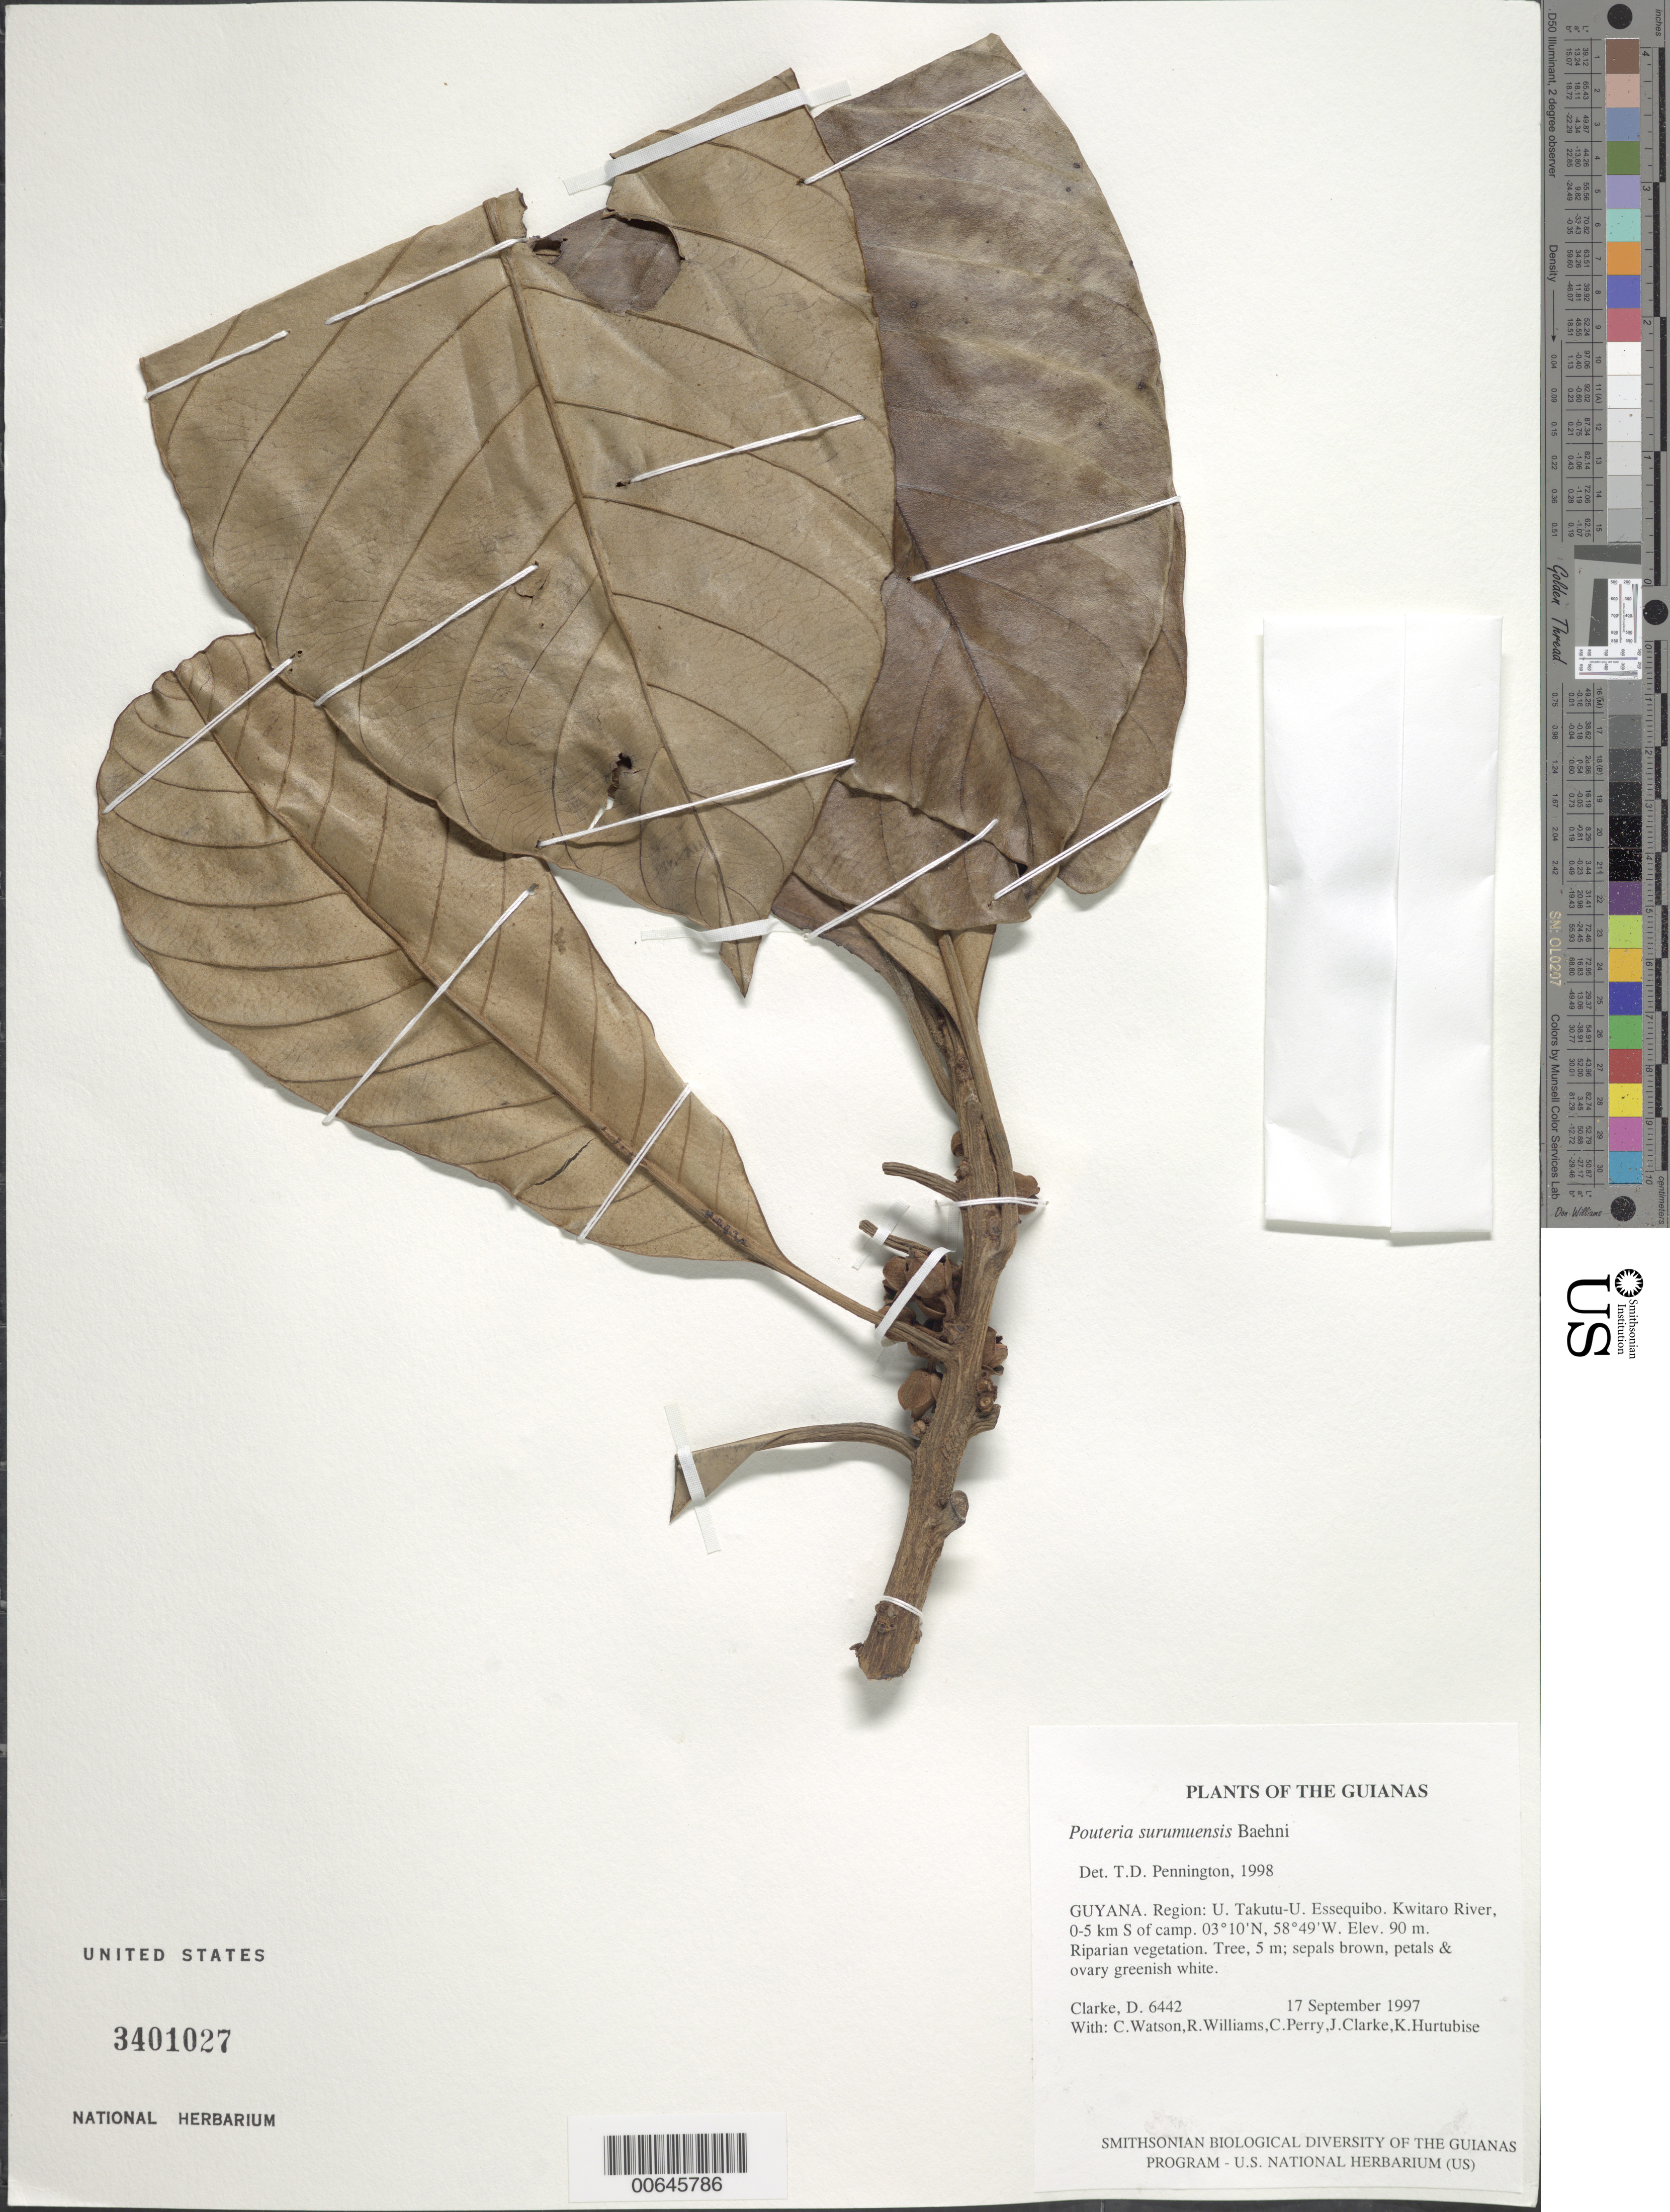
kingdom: Plantae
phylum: Tracheophyta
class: Magnoliopsida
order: Ericales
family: Sapotaceae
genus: Pouteria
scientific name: Pouteria surumuensis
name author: Baehni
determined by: Pennington, T. D., (K)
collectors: H. D. Clarke, C. Watson, R. Williams, C. Perry, J. Clarke & K. Hurtubise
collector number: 6442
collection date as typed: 17 September 1997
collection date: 1997-09-17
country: Guyana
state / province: U. Takutu-U. Essequibo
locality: Kwitaro River, 0-5 km S of camp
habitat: Riparian vegetation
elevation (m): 90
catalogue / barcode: US 3401027